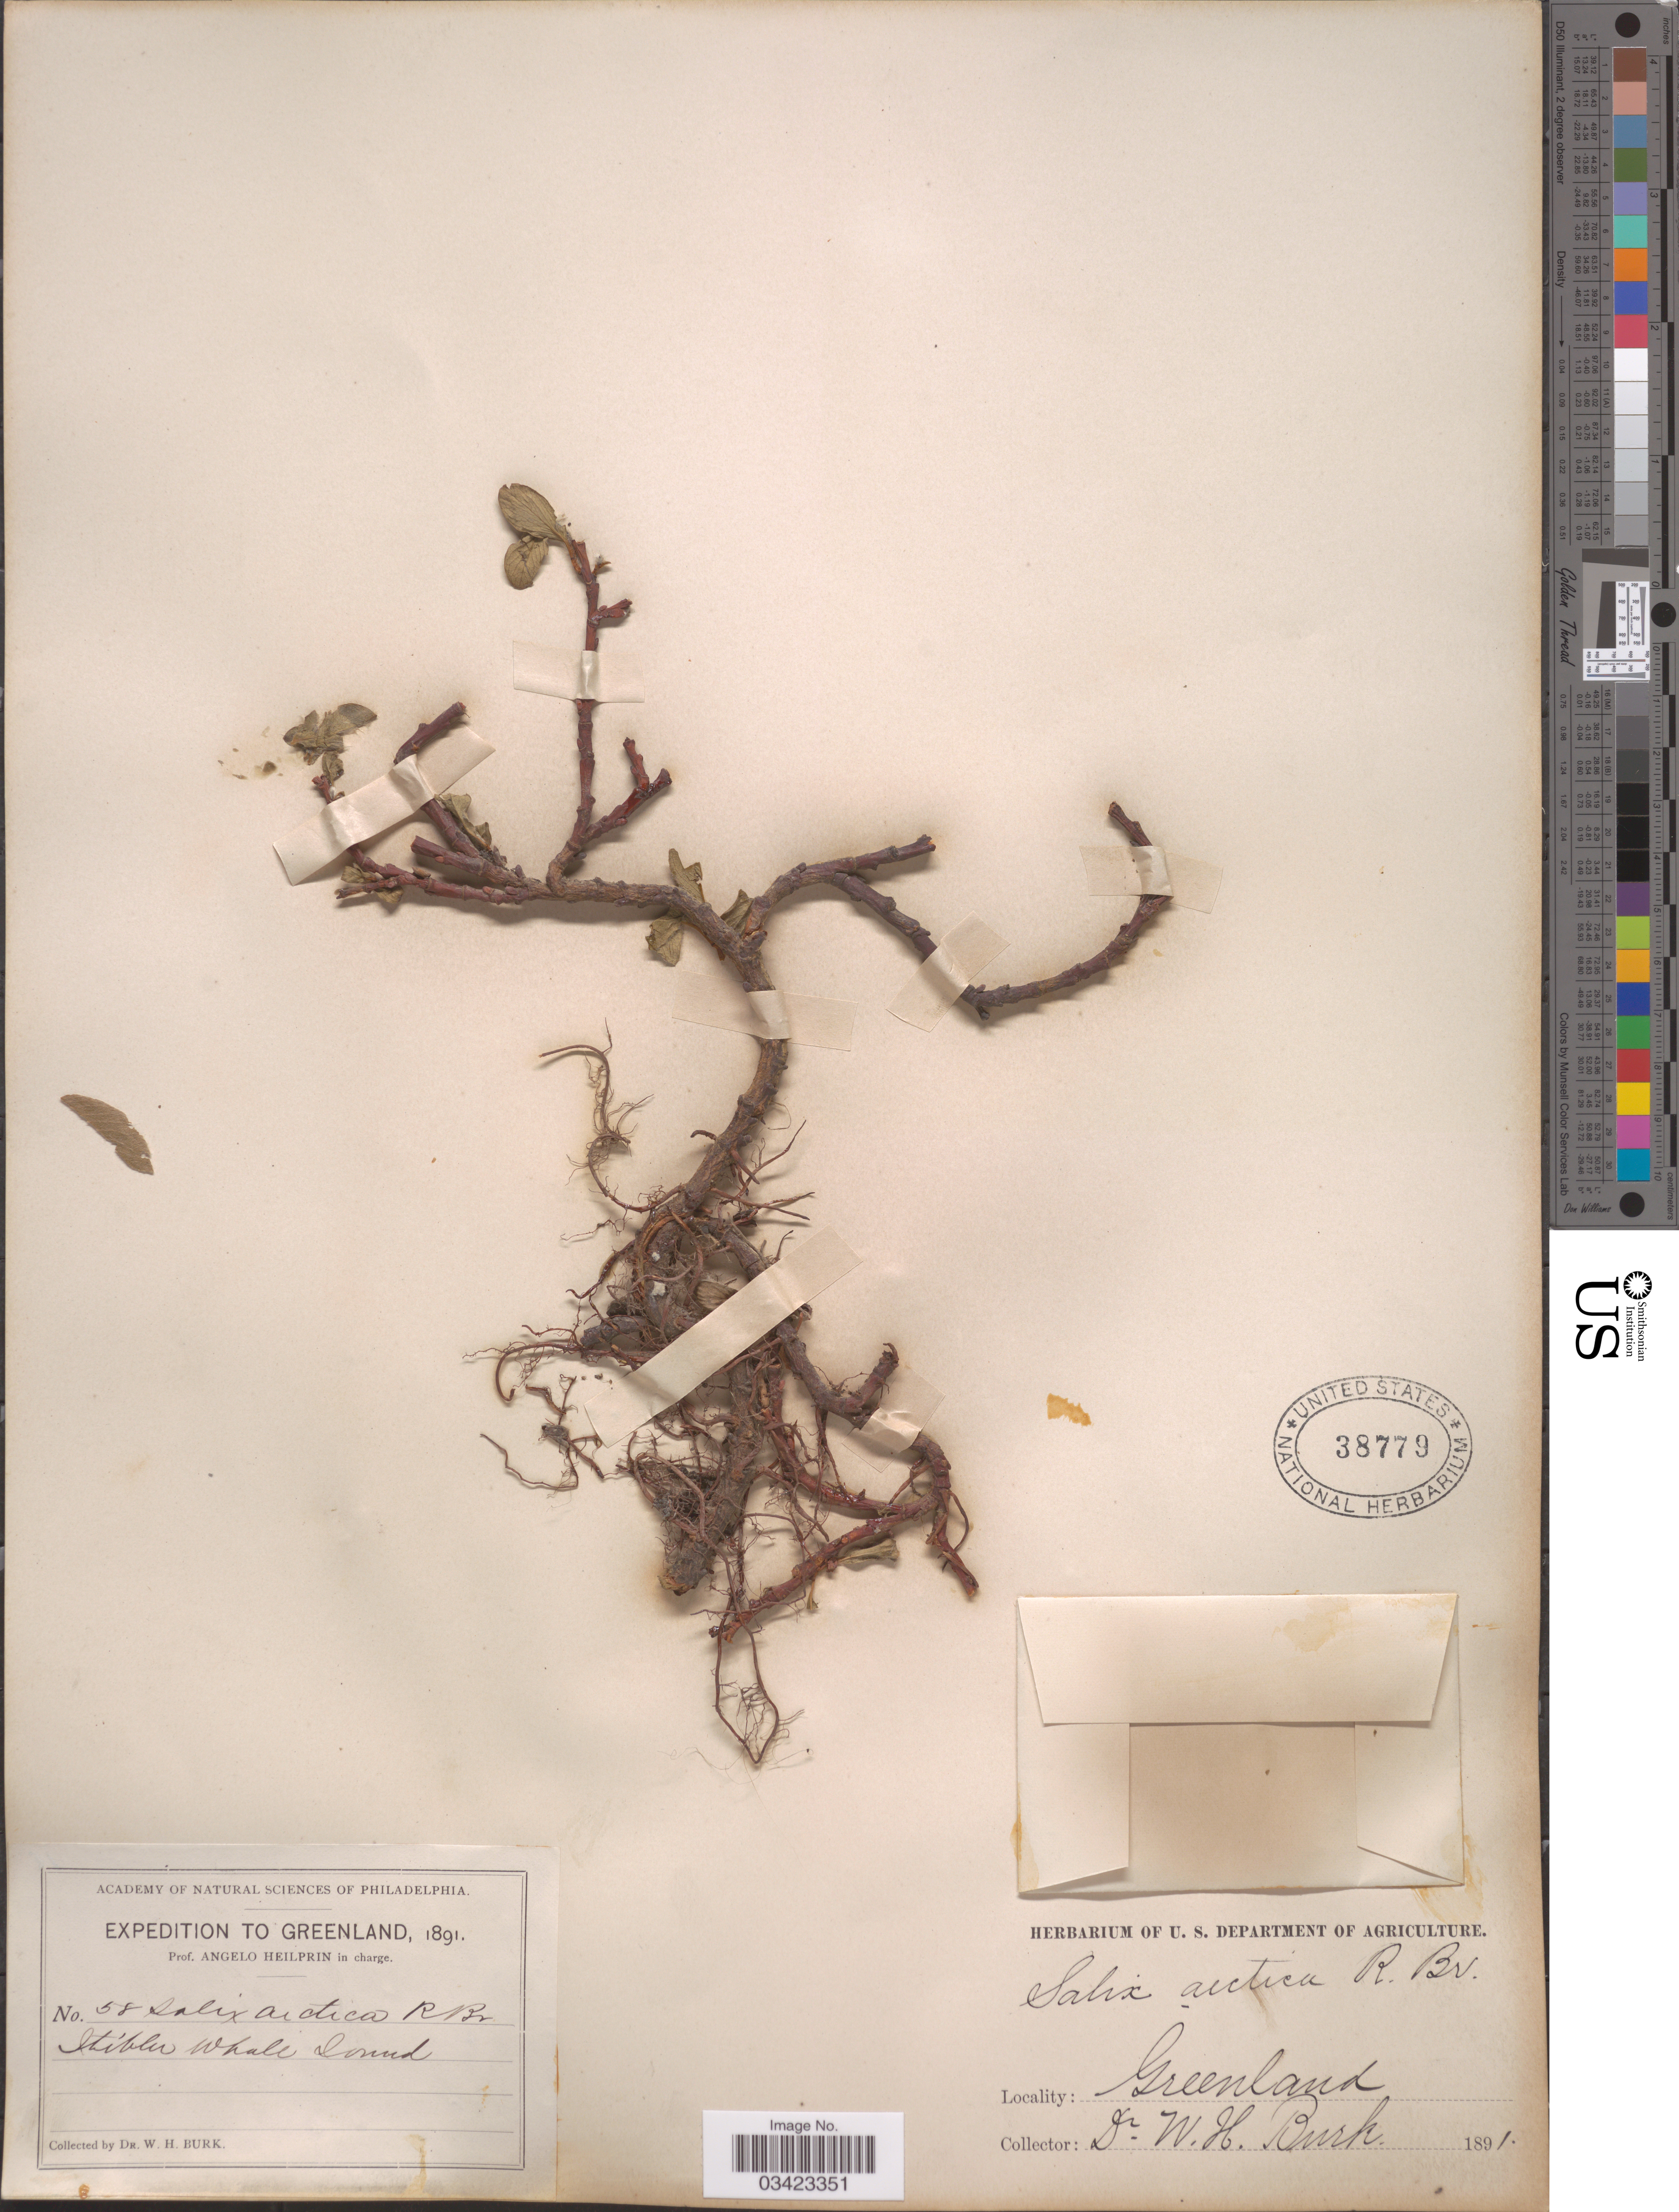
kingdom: Plantae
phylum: Tracheophyta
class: Magnoliopsida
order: Malpighiales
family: Salicaceae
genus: Salix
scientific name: Salix arctica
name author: Pall.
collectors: W. Burk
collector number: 58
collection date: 1891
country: Greenland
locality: Itiblu Whale Sound.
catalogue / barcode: US 38779